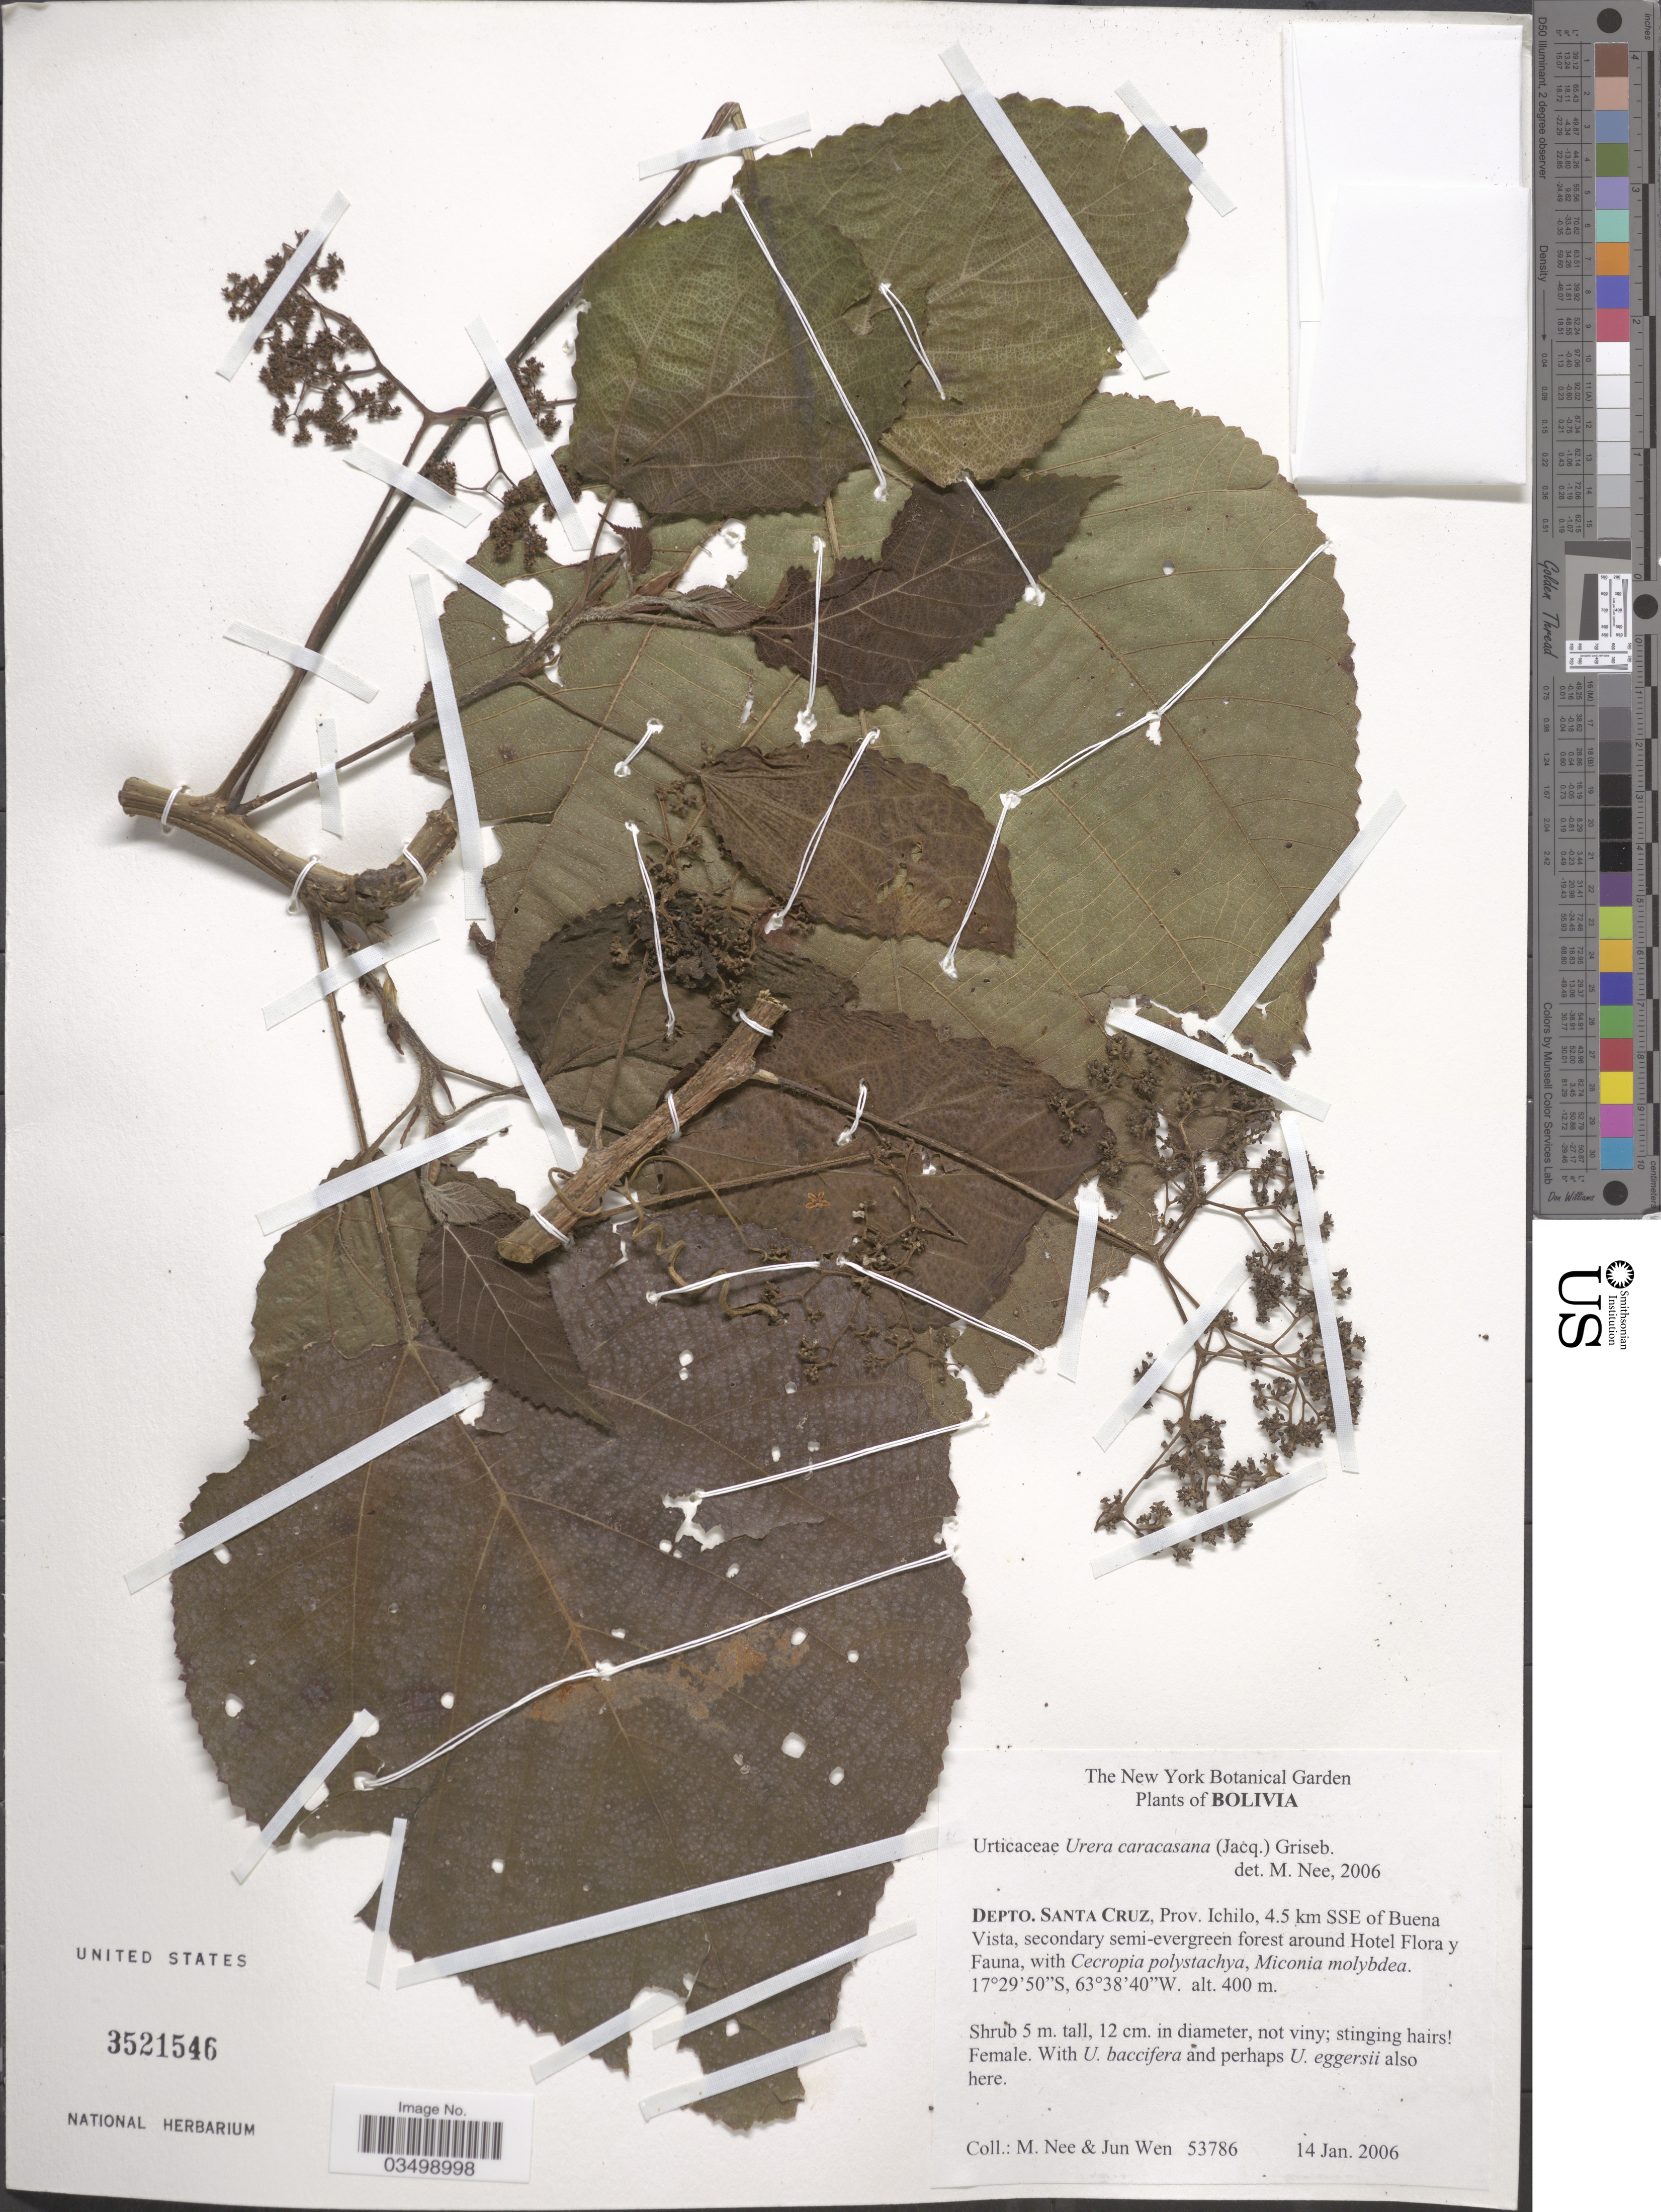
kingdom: Plantae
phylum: Tracheophyta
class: Magnoliopsida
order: Rosales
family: Urticaceae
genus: Urera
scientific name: Urera caracasana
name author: (Jacq.) Gaudich. ex Griseb.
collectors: M. Nee & J. Wen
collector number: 53786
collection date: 2006-01-14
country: Bolivia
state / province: Santa Cruz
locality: Depto. Santa Cruz, Prov. Ichilo, 4.5 km SSE of Buena Vista, around Hotel Flora y Fauna.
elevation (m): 400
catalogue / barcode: US 3521546